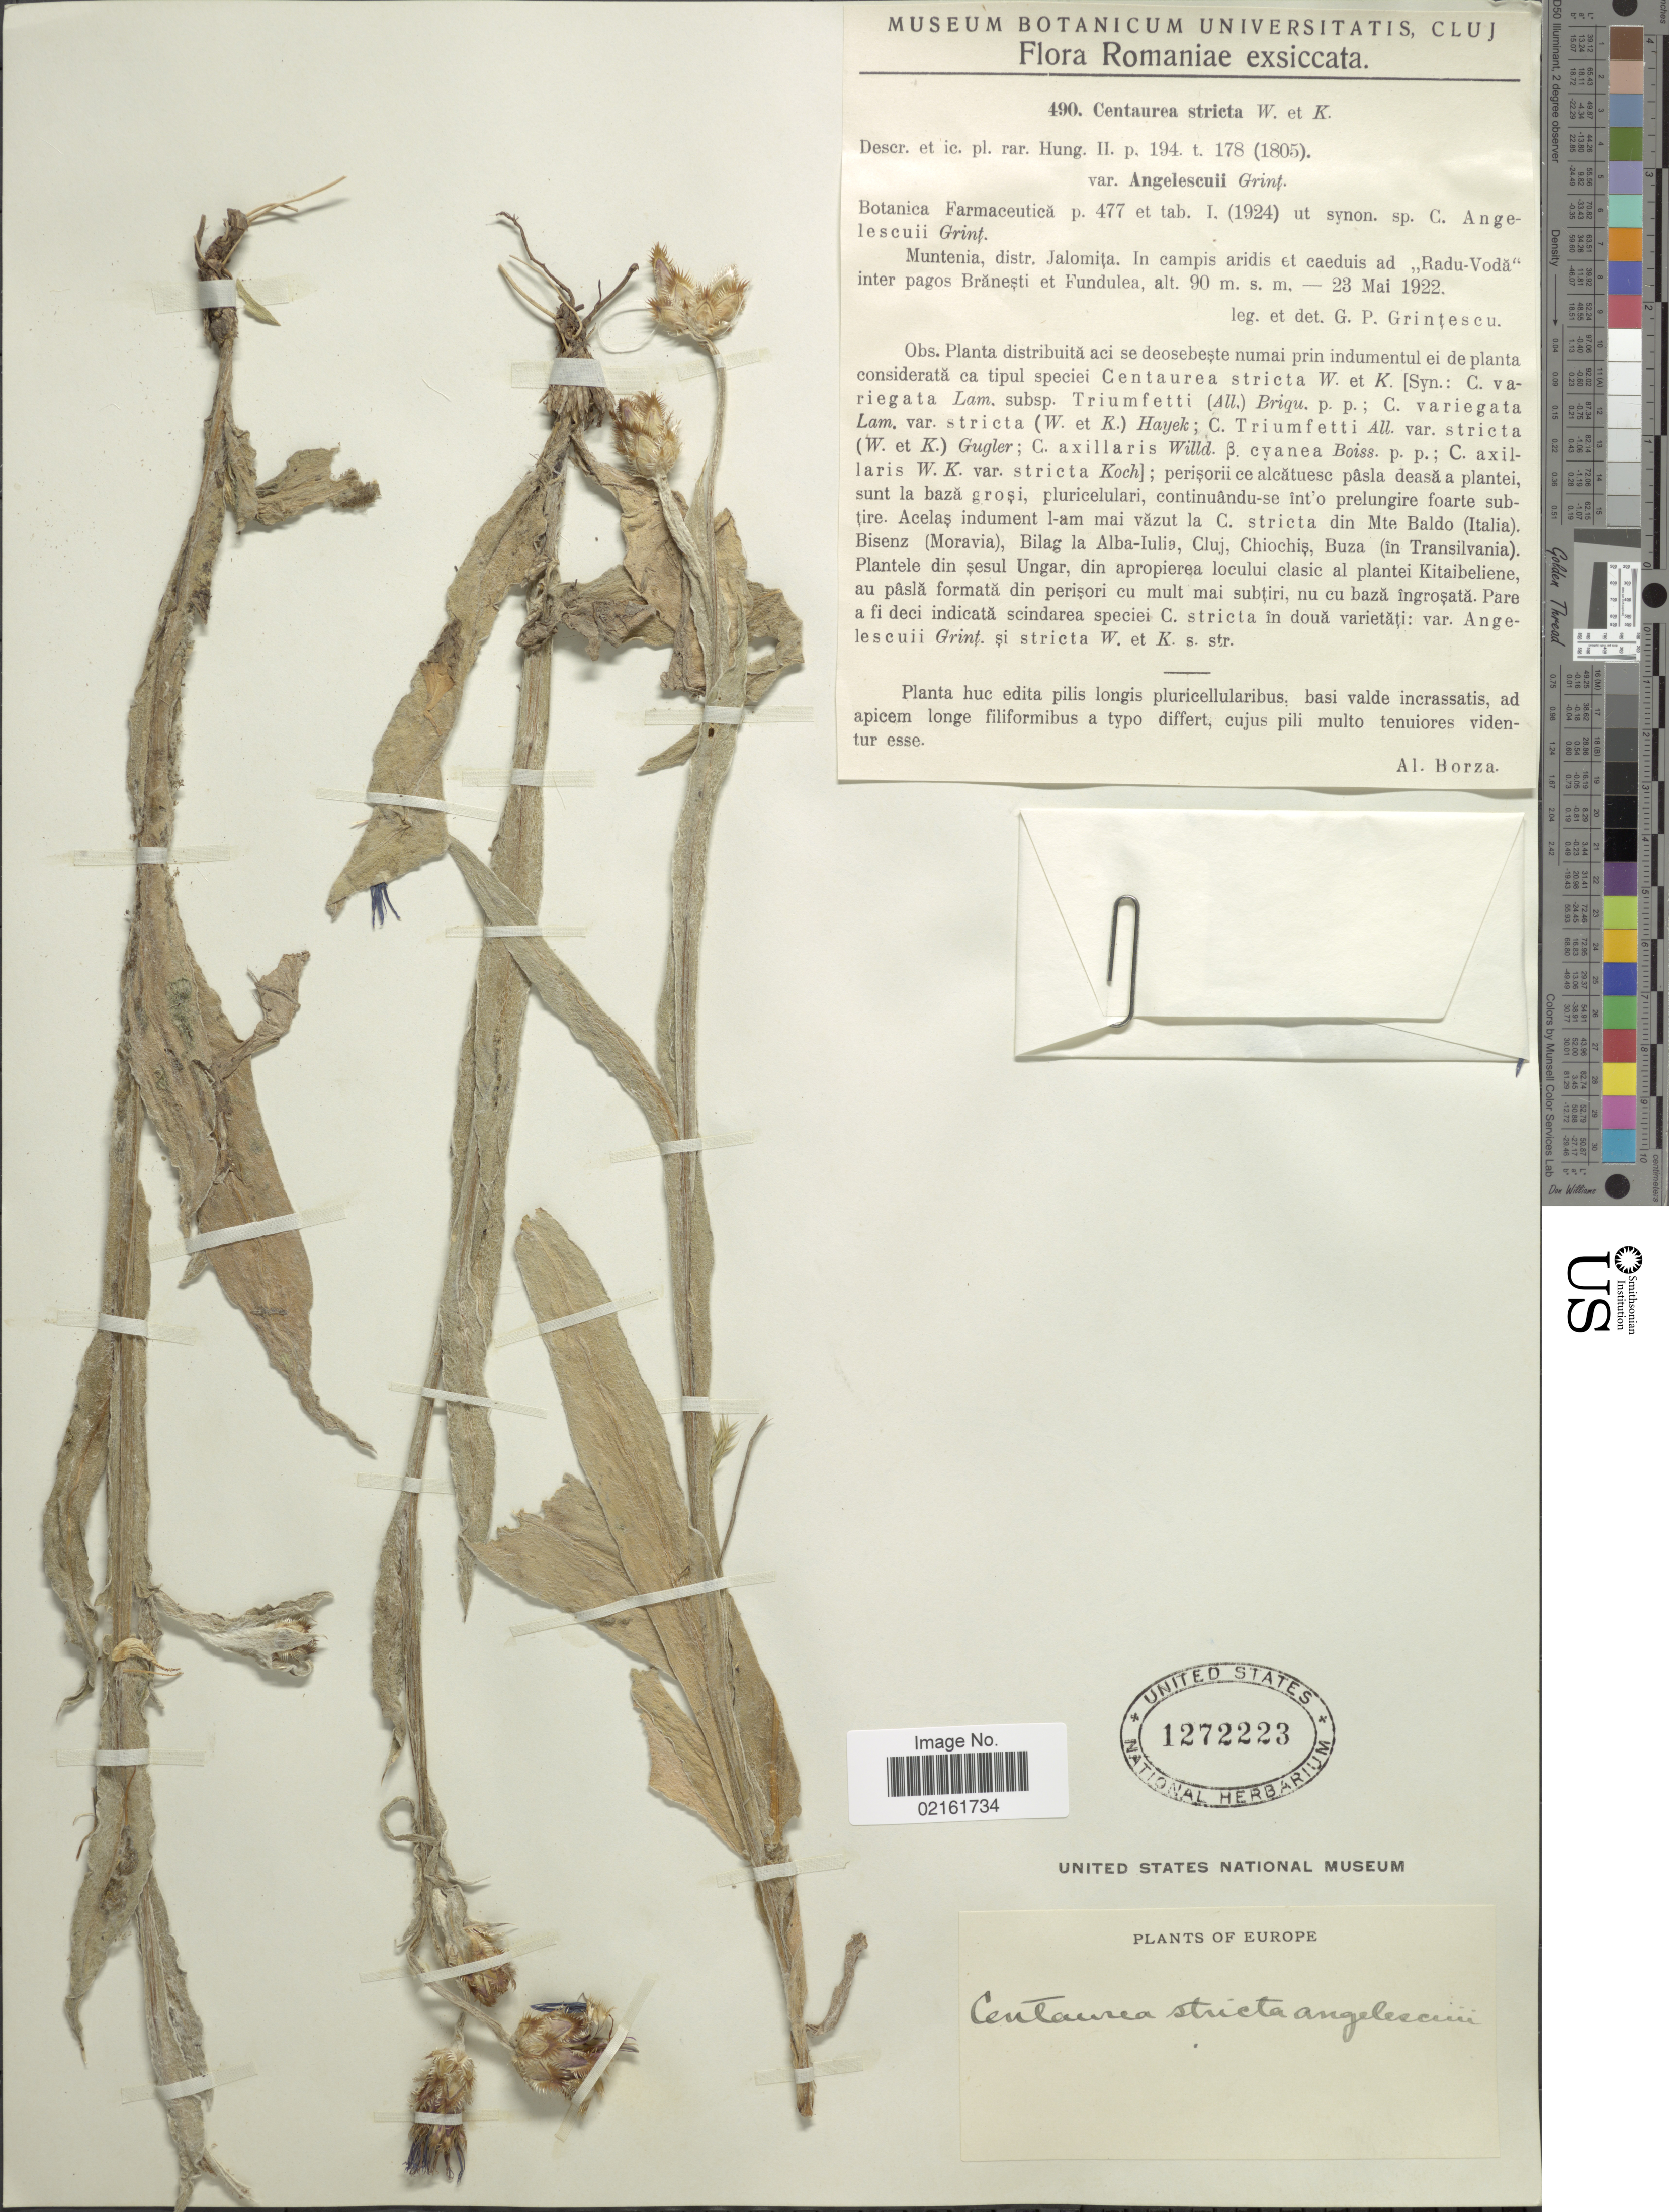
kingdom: Plantae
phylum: Tracheophyta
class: Magnoliopsida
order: Asterales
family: Asteraceae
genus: Cyanus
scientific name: Cyanus triumfettii subsp. strictus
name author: (Waldst. & Kit.) Dostál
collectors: G. Grintescu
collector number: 490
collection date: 1922-05-23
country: Romania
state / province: Ialomita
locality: Munenia, distr. Jalomita. In campis aridis et caeduis ad "Radu-Voda" inter pagos Branesti et Fundulea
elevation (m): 90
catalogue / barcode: US 1272223